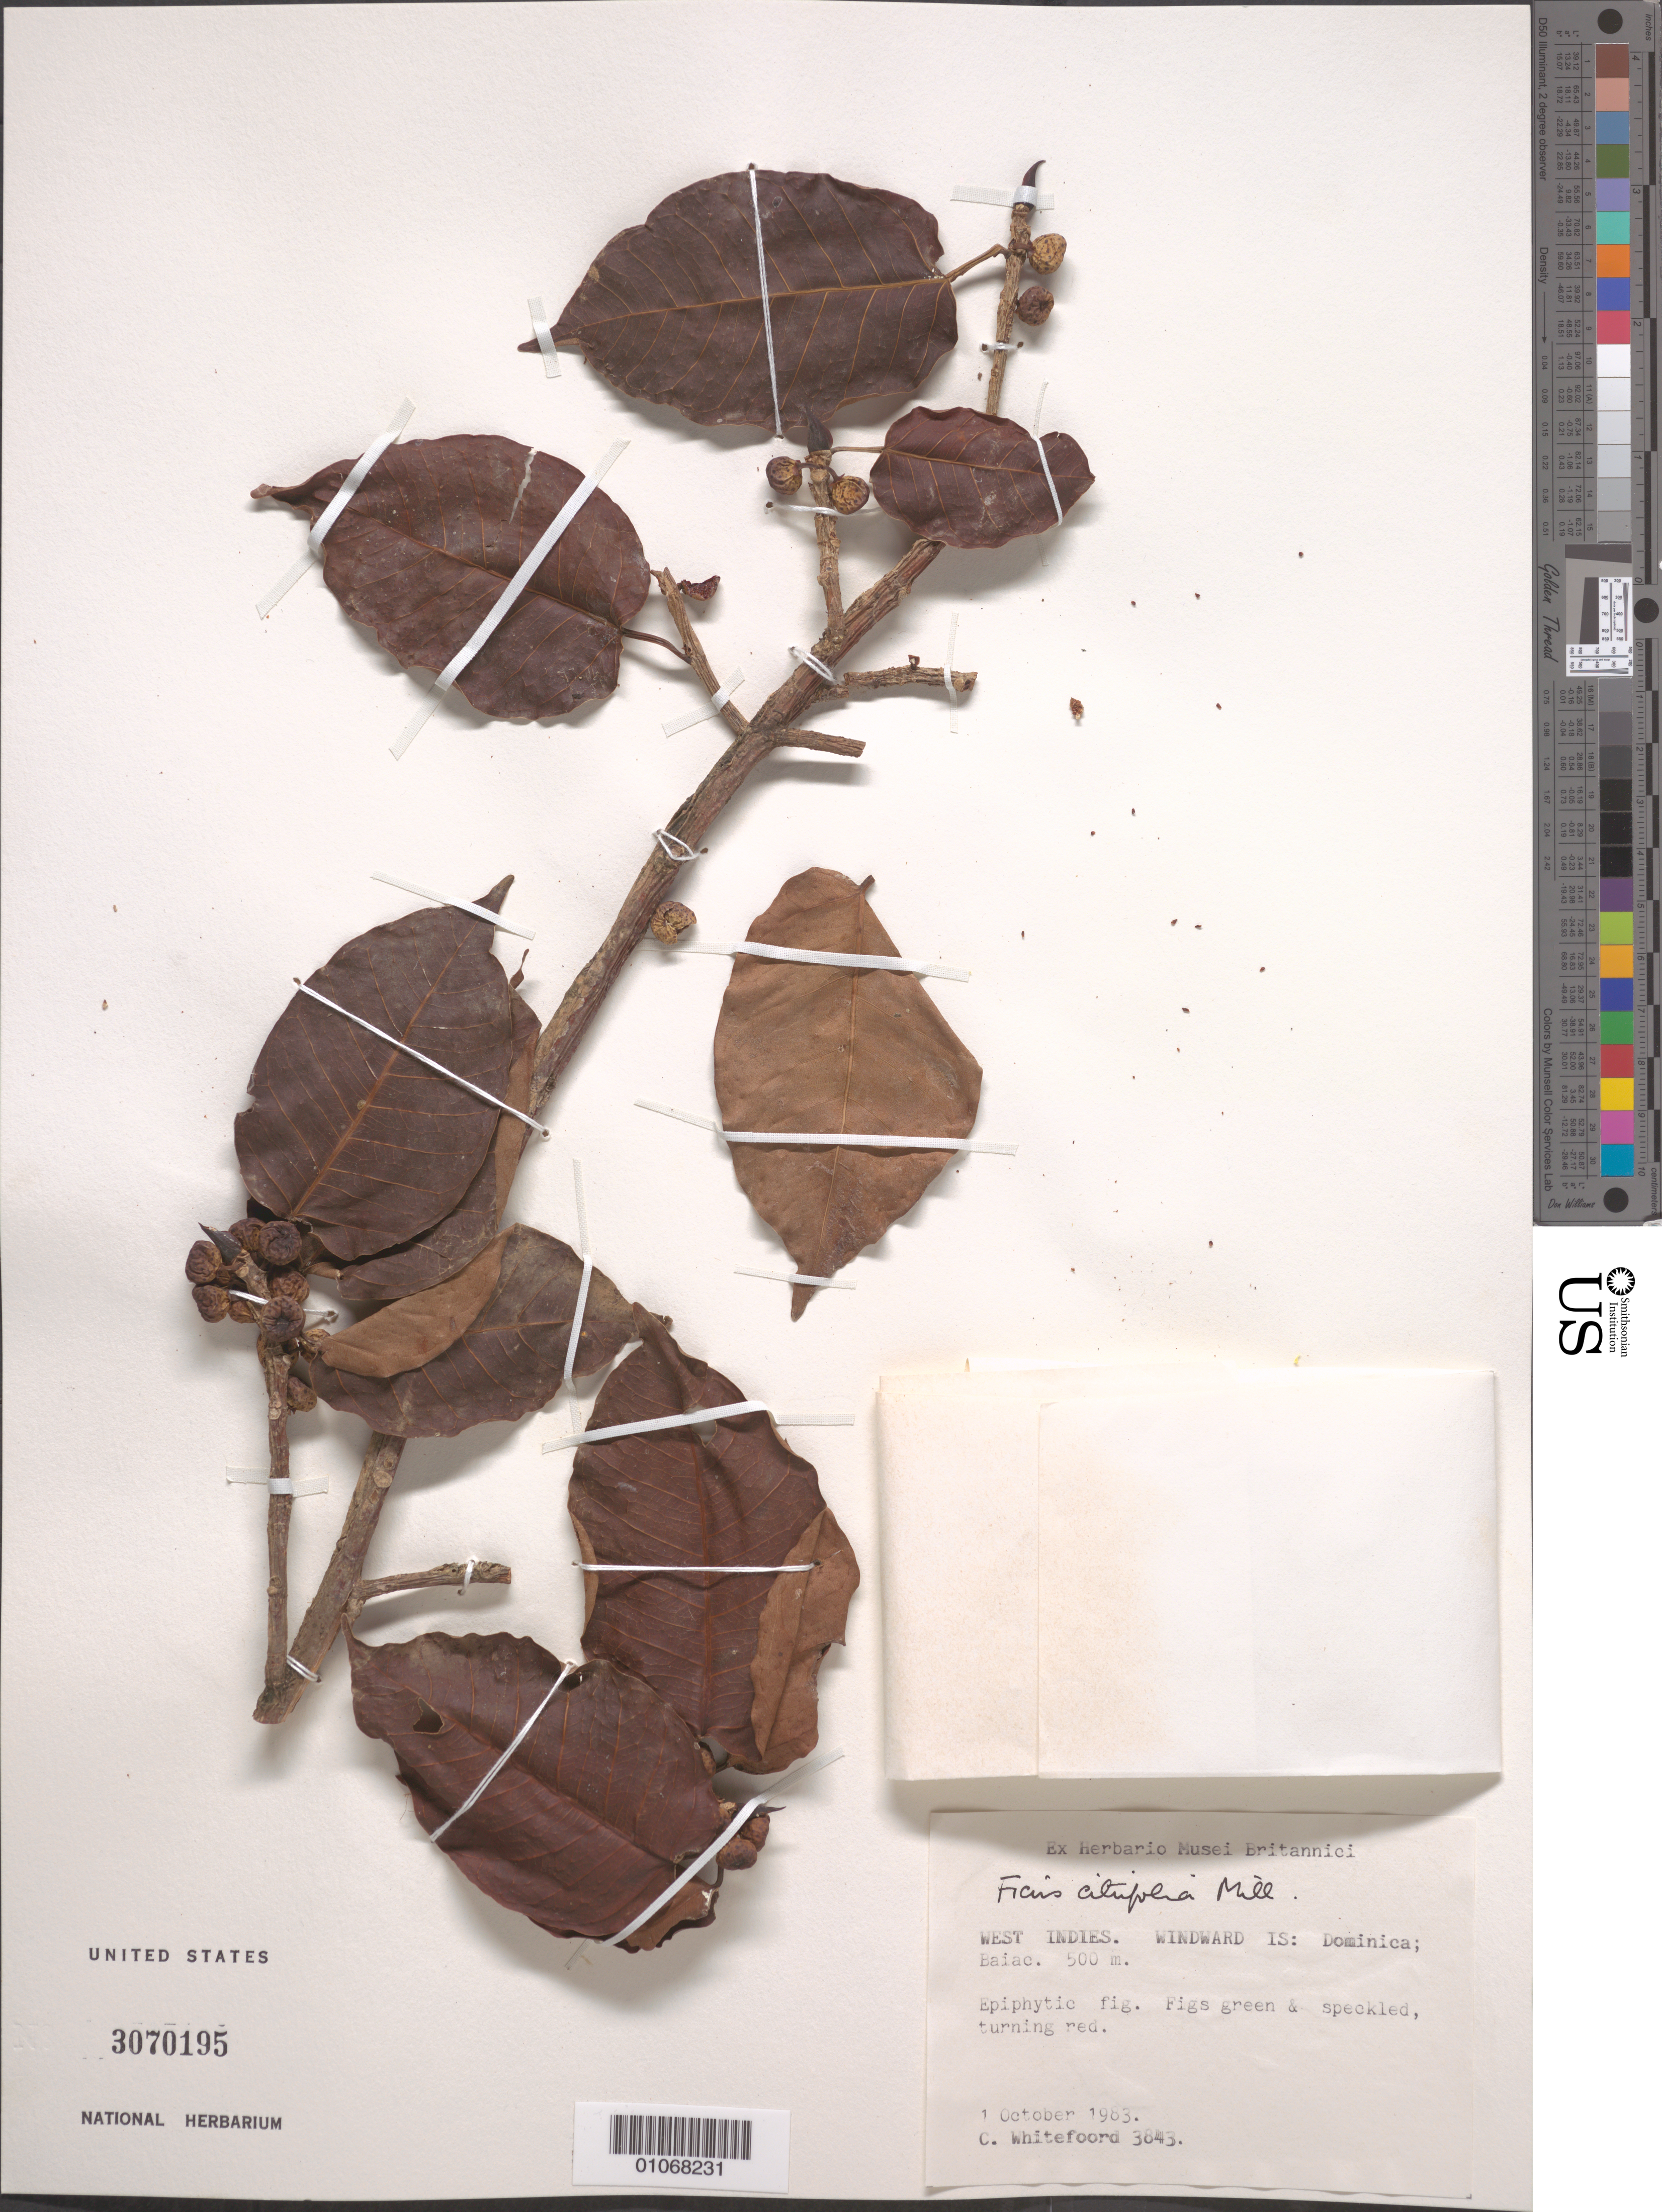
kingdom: Plantae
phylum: Tracheophyta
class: Magnoliopsida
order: Rosales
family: Moraceae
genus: Ficus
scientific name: Ficus citrifolia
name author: Mill.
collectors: C. Whitefoord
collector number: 3843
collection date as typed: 01 Oct 1983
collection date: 1983-10-01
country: Dominica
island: Dominica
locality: Windward Is: Baiac.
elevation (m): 500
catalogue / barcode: US 3070195